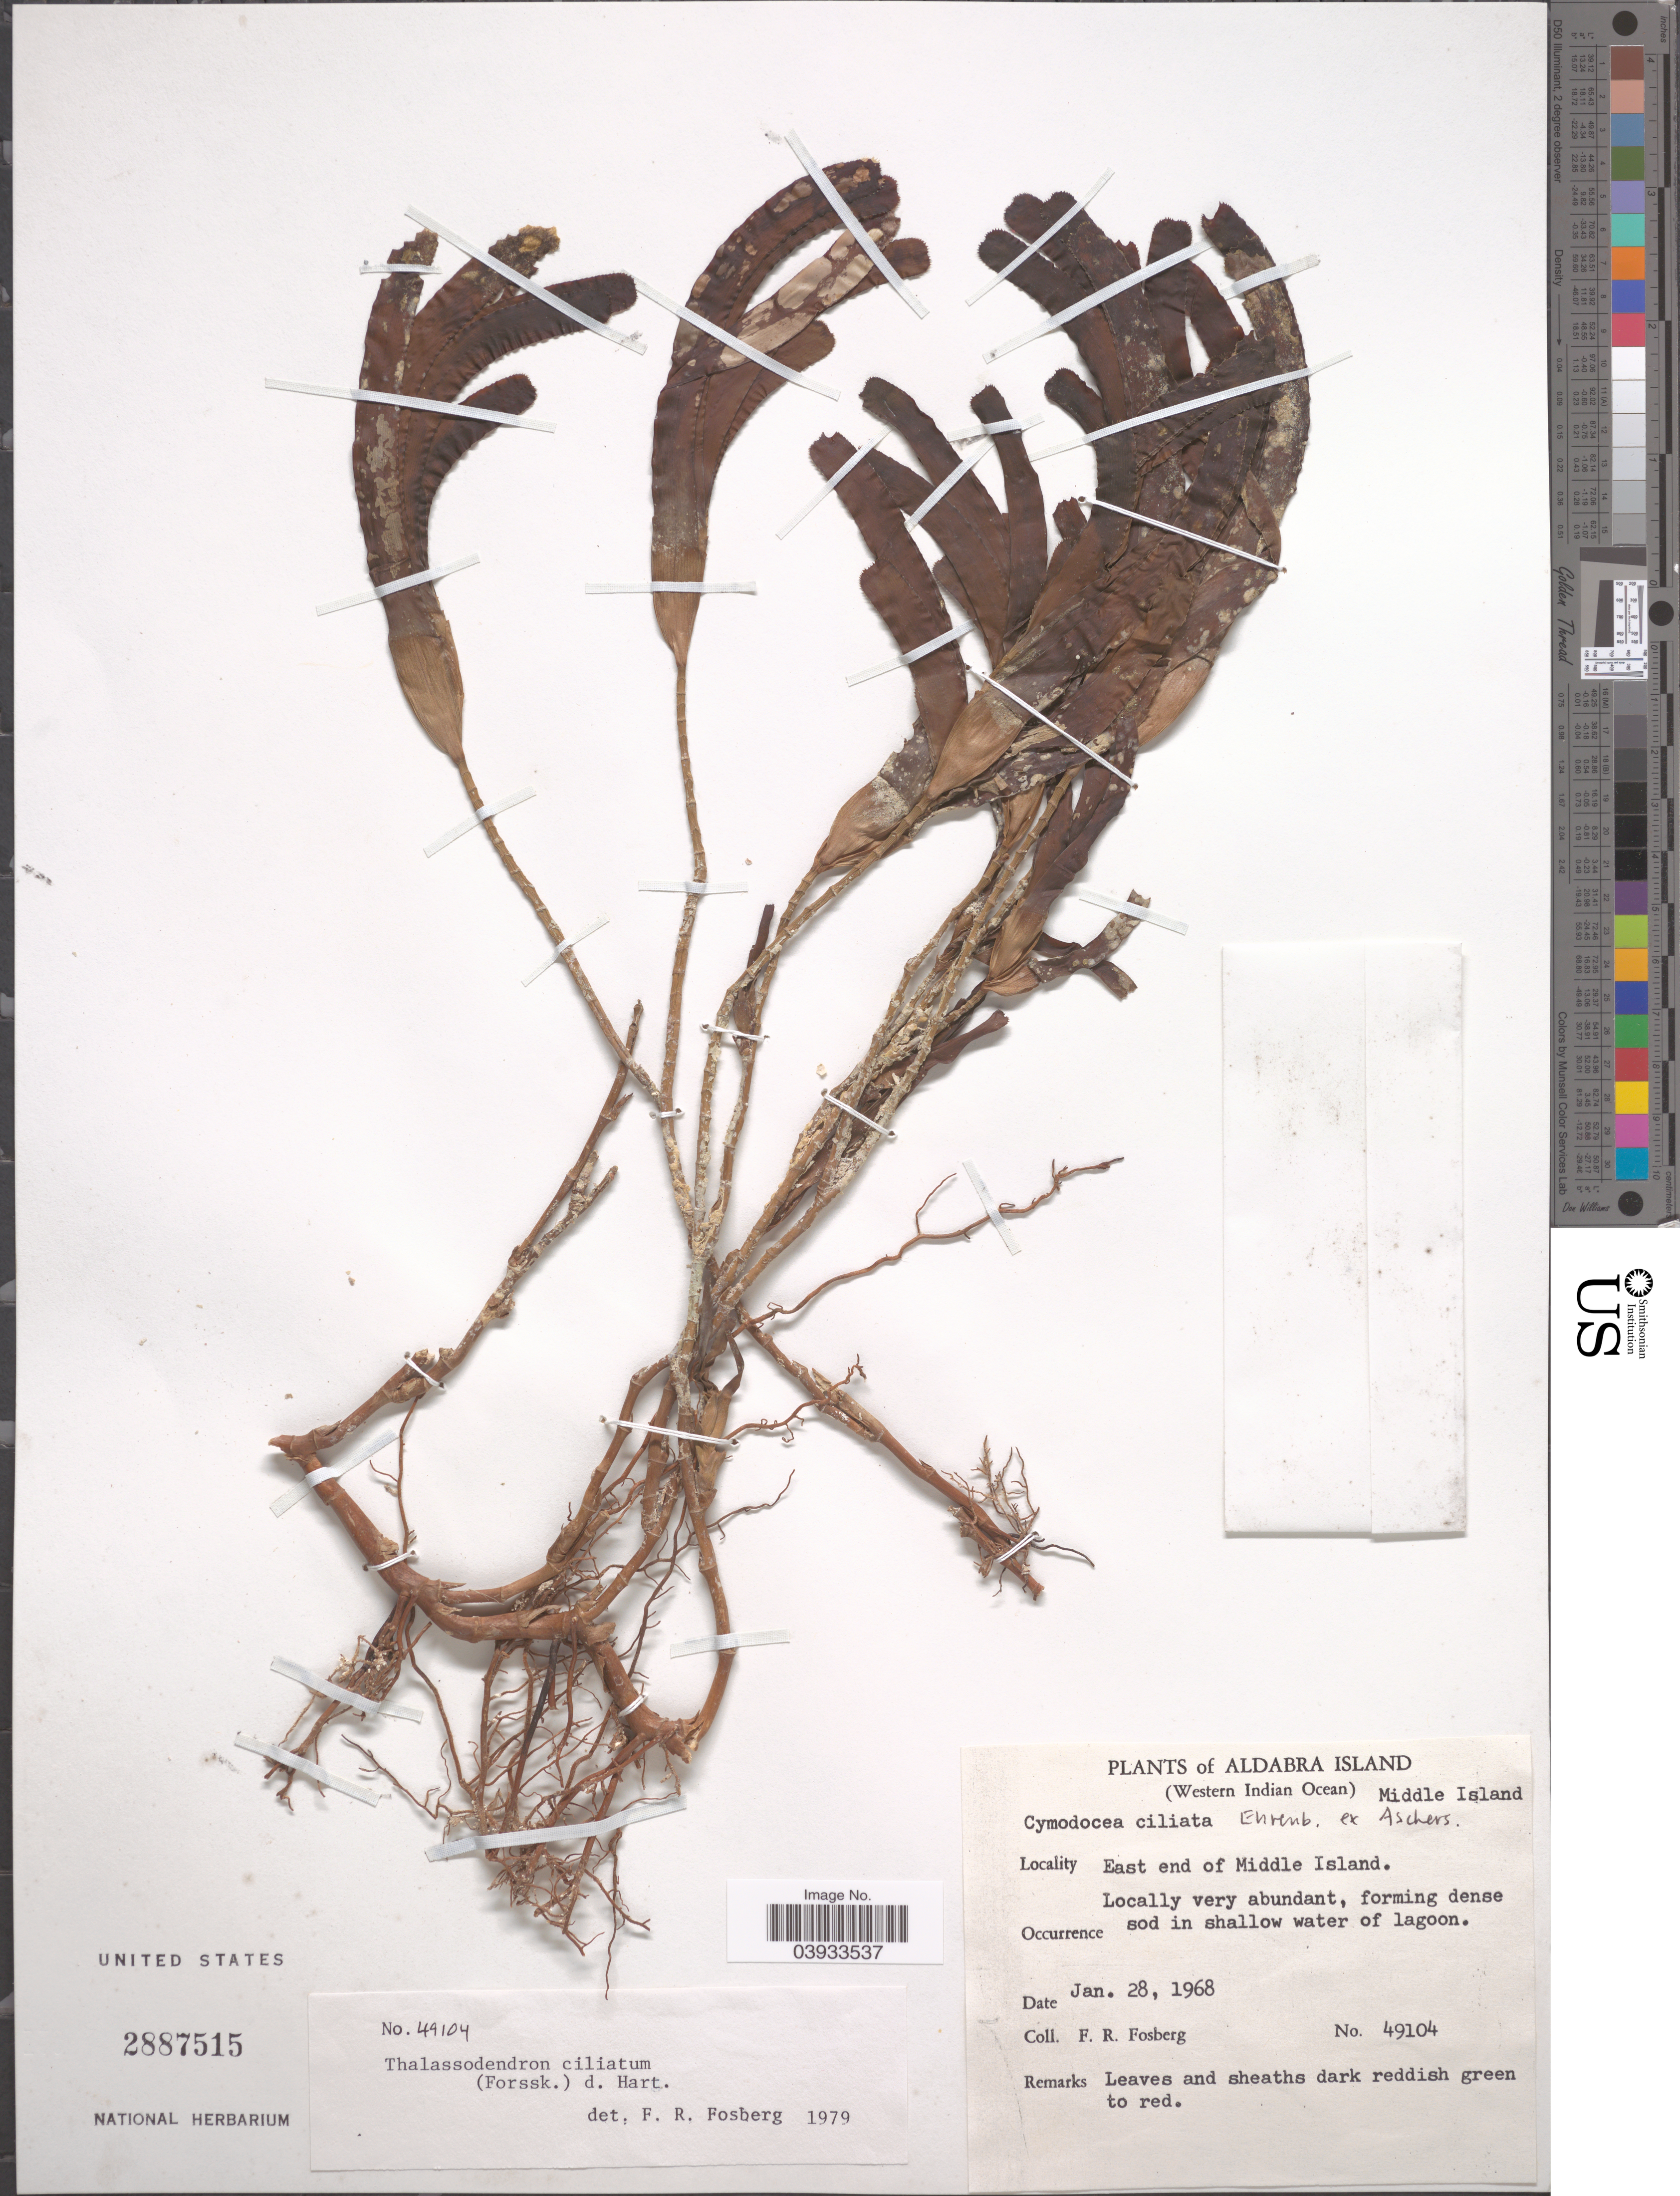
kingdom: Plantae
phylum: Tracheophyta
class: Liliopsida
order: Alismatales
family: Cymodoceaceae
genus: Thalassodendron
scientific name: Thalassodendron ciliatum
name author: (Forssk.) Hartog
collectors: F. R. Fosberg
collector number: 49104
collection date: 1968-01-28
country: Seychelles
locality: Aldabra Island. (Western Indian Ocean) Middle Island. East end of Middle Island.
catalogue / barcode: US 2887515